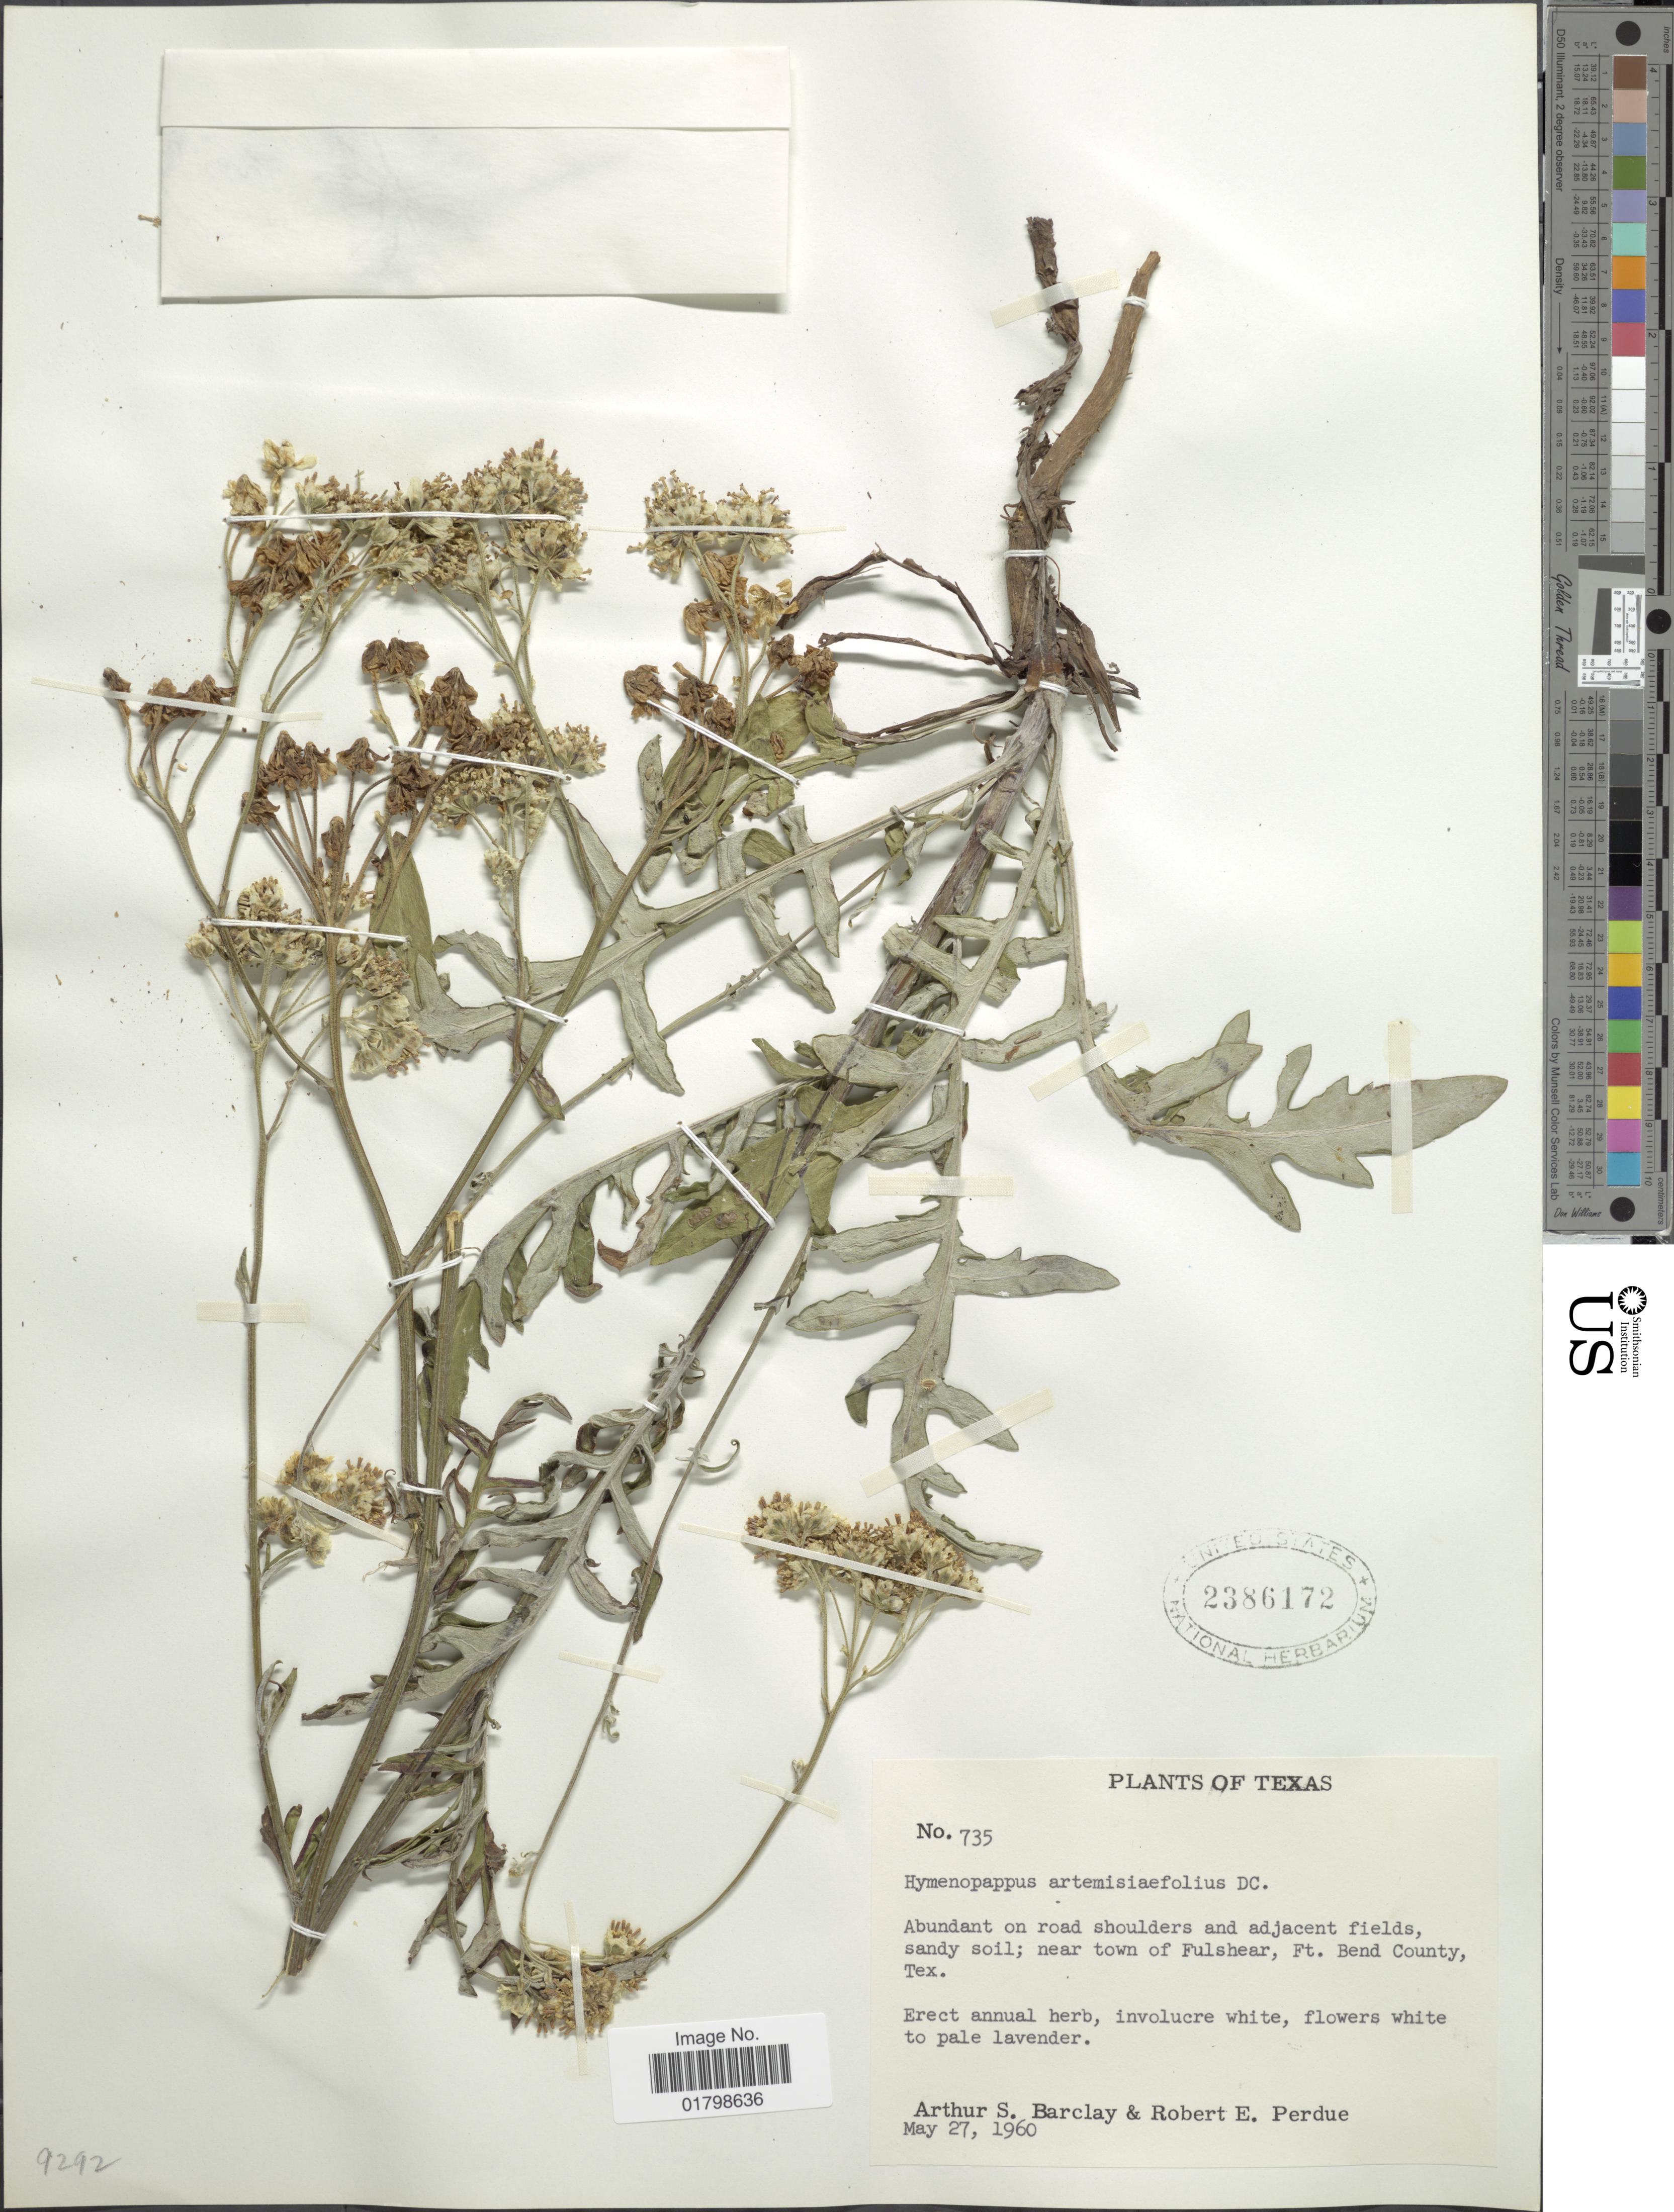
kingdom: Plantae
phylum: Tracheophyta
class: Magnoliopsida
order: Asterales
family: Asteraceae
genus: Hymenopappus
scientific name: Hymenopappus artemisiifolius var. artemisiifolius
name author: DC.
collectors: A. S. Barclay & R. E. Perdue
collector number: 735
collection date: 1960-05-27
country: United States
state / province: Texas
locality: Near town of Fulshear, Ft. Bend County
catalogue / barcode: US 2386172